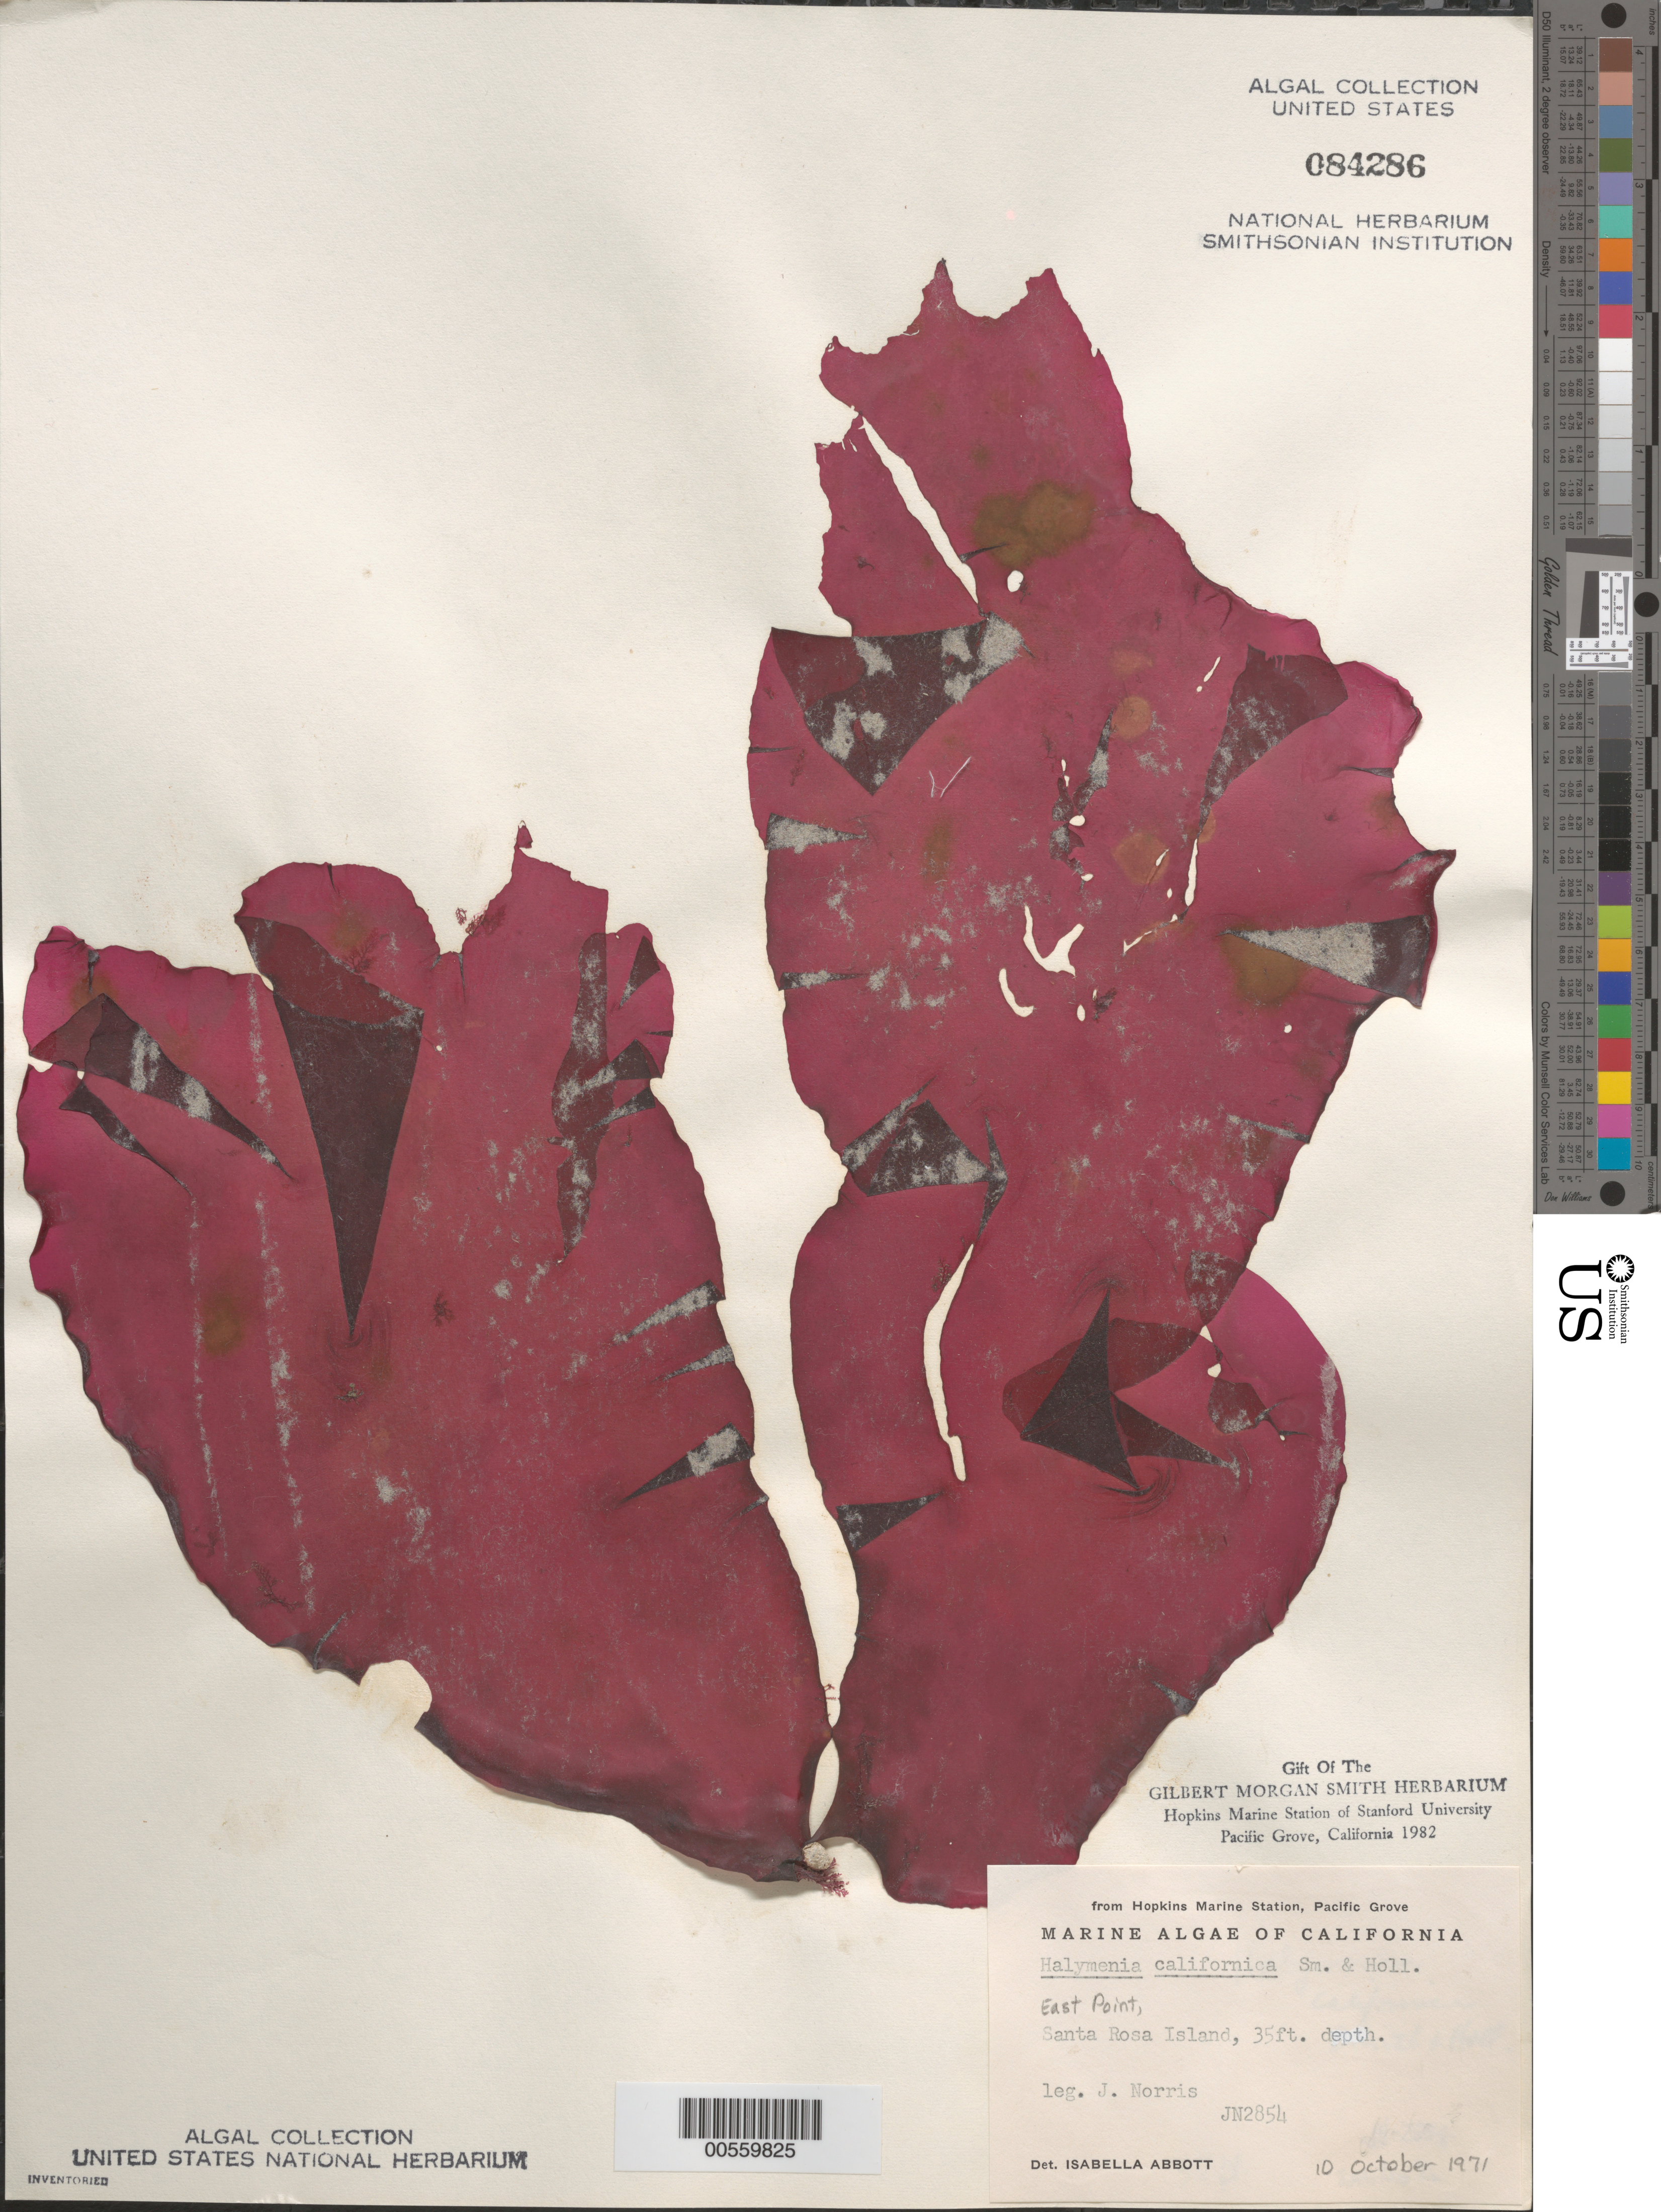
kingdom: Plantae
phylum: Rhodophyta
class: Florideophyceae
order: Halymeniales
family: Halymeniaceae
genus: Halymenia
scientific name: Halymenia californica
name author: G.M. Sm. & Hollenb.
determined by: Abbott, Isabella A.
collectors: J. N. Norris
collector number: JN-2854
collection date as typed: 10 Oct 1971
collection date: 1971-10-10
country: United States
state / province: California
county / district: Santa Barbara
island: Santa Rosa Island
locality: East Point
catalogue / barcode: US 84286